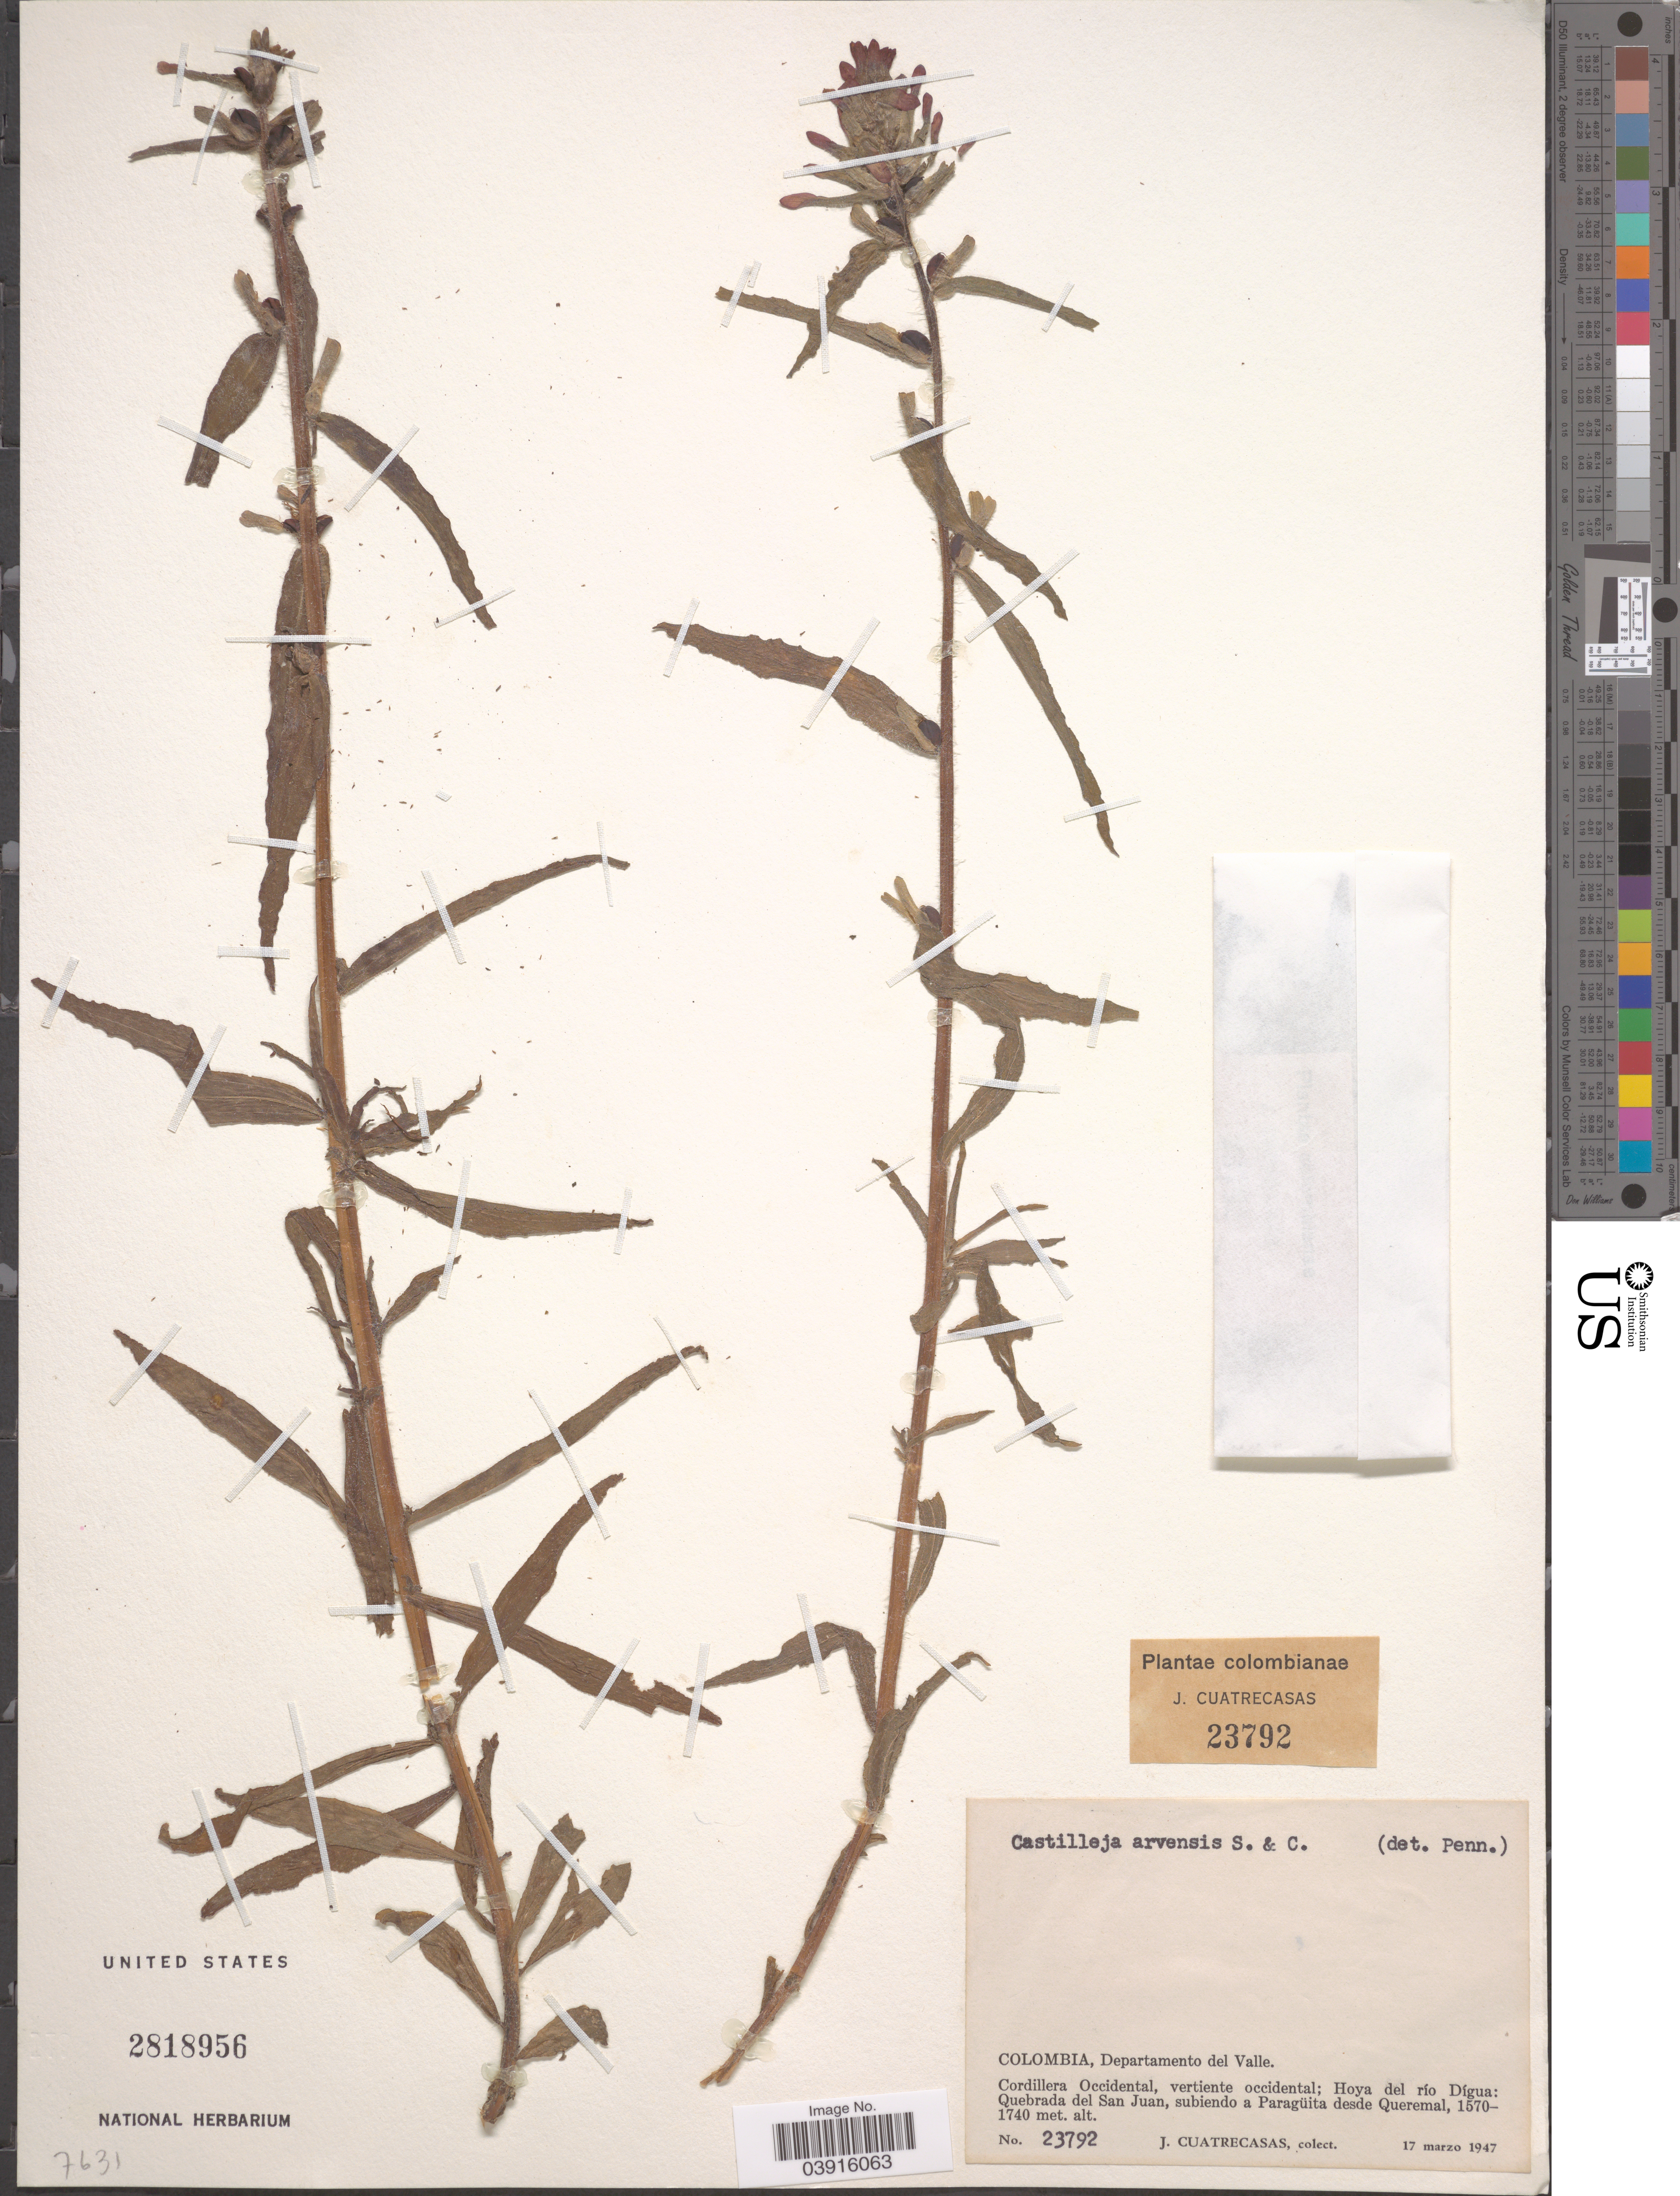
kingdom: Plantae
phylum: Tracheophyta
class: Magnoliopsida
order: Lamiales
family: Orobanchaceae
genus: Castilleja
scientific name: Castilleja arvensis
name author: Schltdl. & Cham.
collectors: J. Cuatrecasas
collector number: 23792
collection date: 1947-03-17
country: Colombia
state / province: Valle del Cauca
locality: Departamento del Valle. Cordillera Occidental, vertiente occidental; Hoya del río Dígua: Quebrada del San Juan, subiendo desde Queremal.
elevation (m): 1570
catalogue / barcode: US 2818956